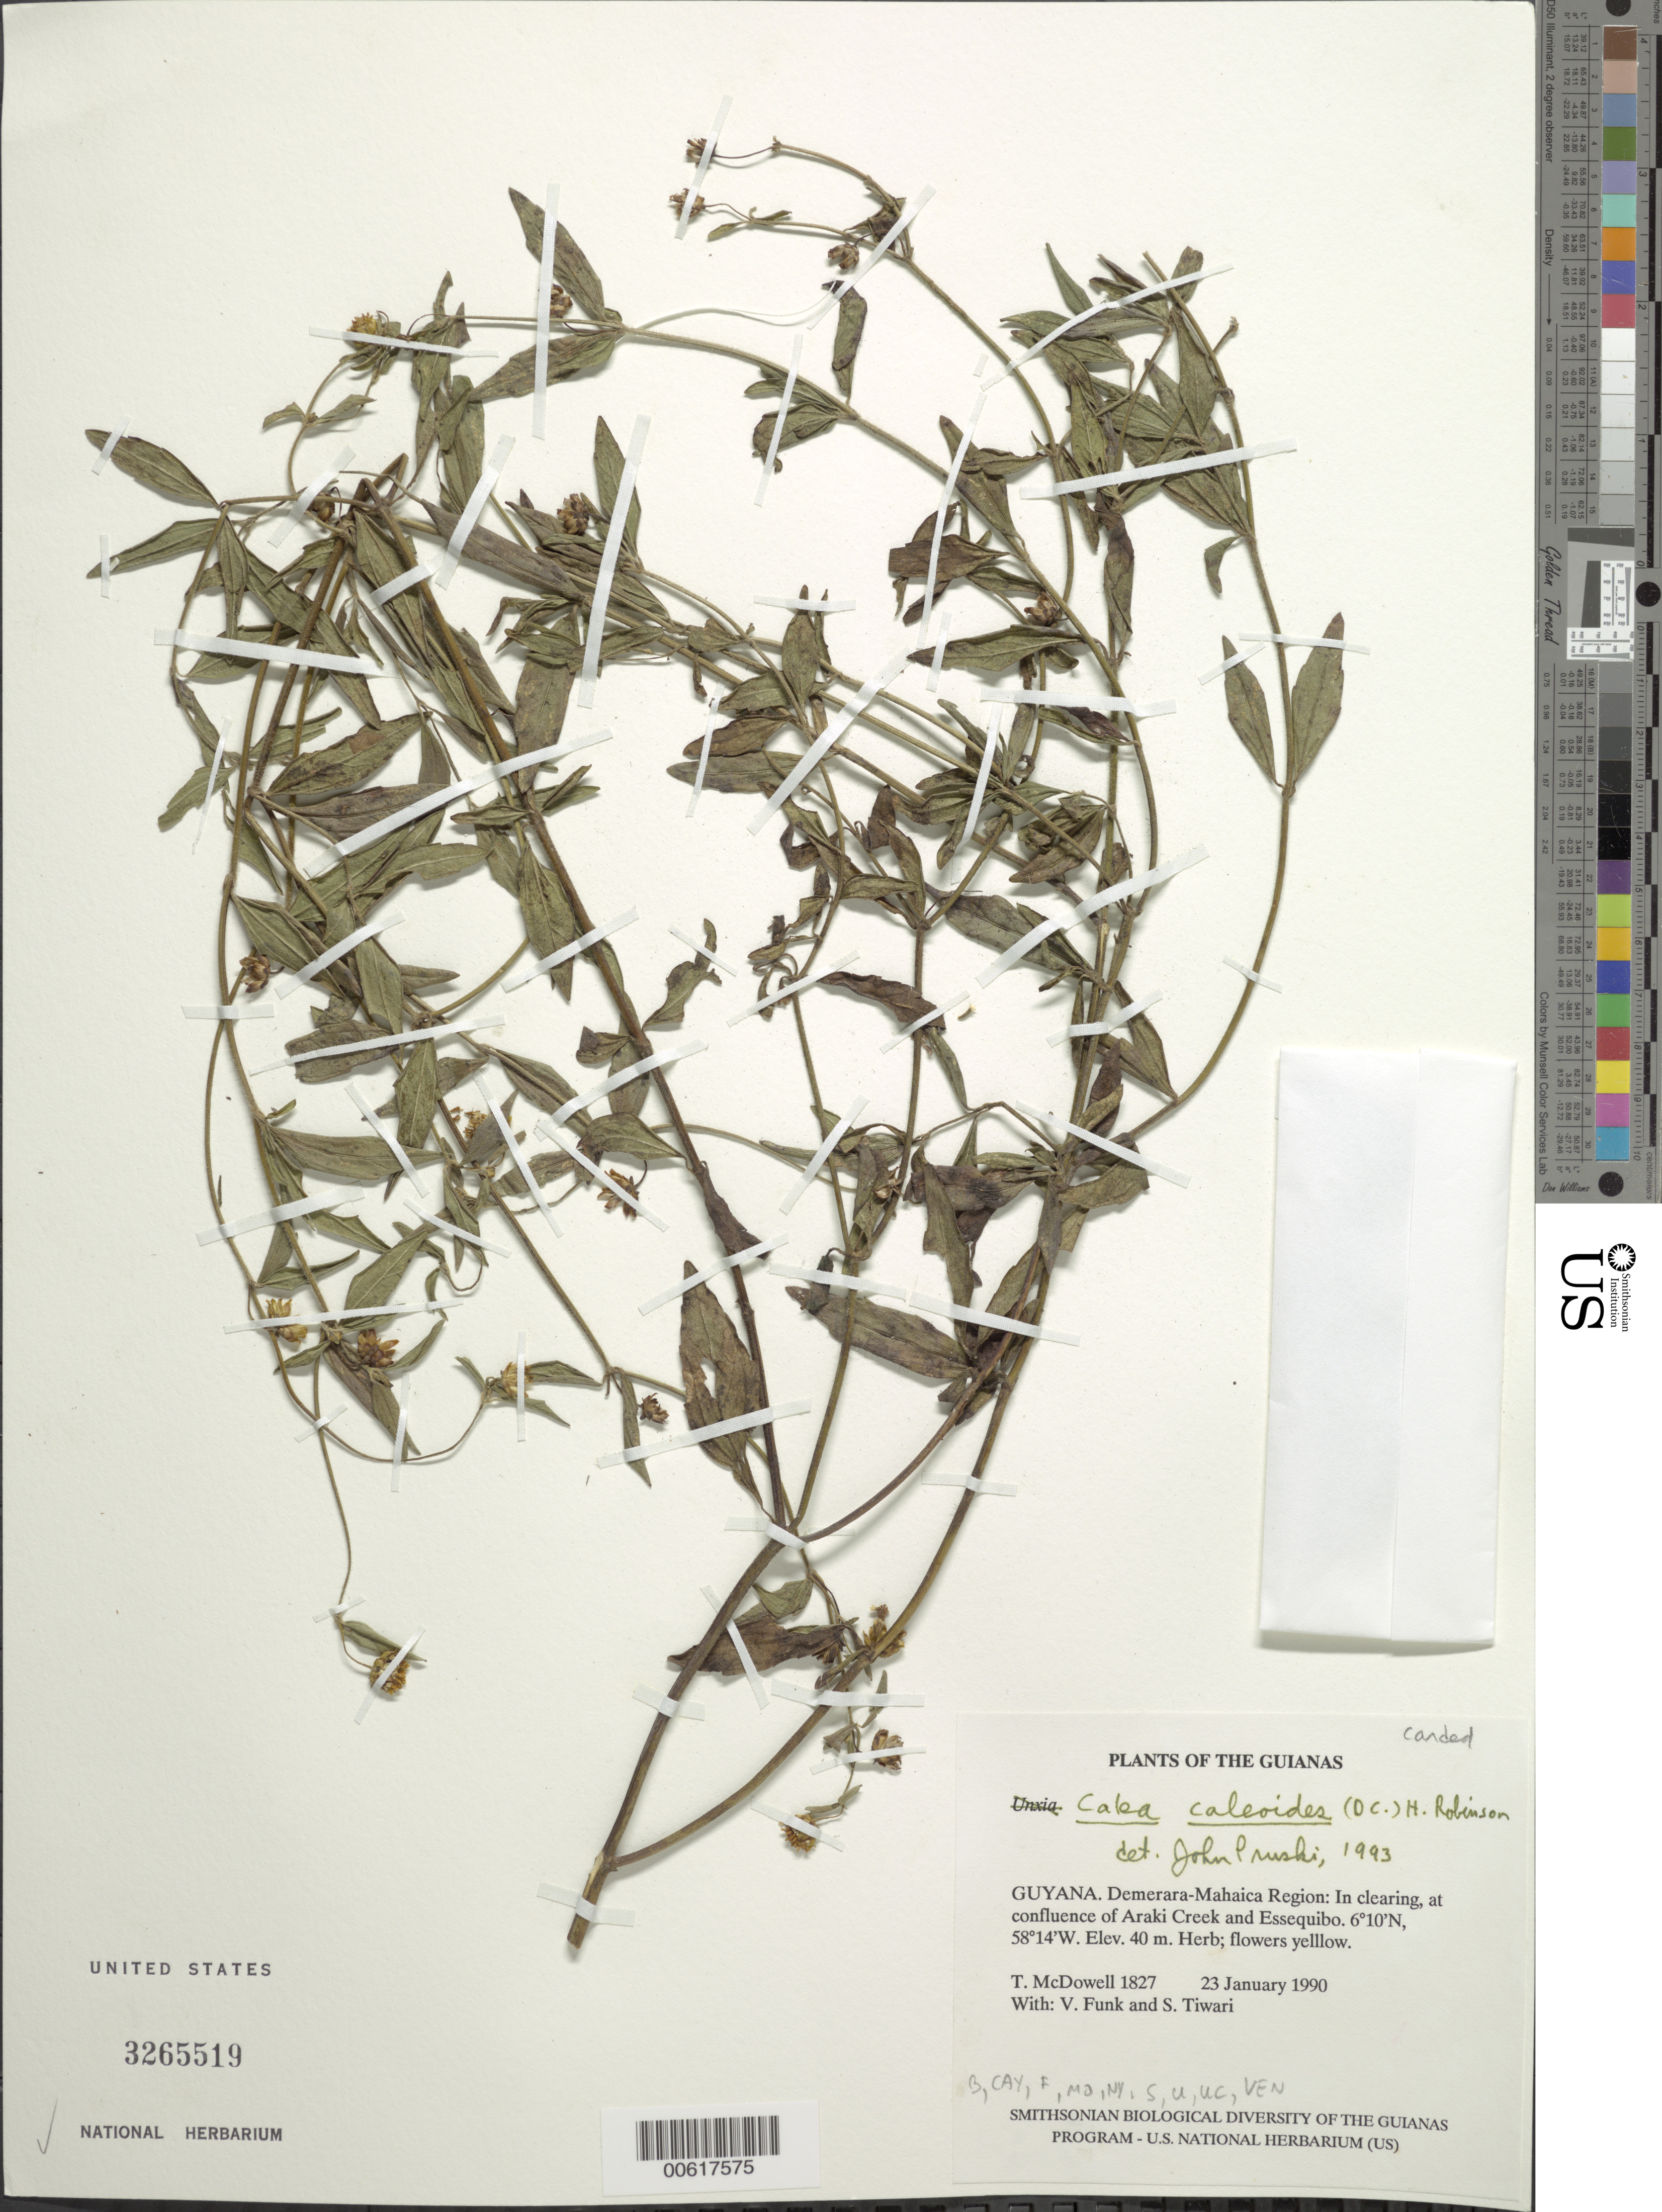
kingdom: Plantae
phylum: Tracheophyta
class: Magnoliopsida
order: Asterales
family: Asteraceae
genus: Calea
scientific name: Calea caleoides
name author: (DC.) H. Rob.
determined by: Pruski, J. F.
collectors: T. McDowell, V. Funk & S. Tiwari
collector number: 1827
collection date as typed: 23 January 1990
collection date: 1990-01-23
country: Guyana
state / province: Demerara-Mahaica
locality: In clearing, at confluence of Araki Creek and Essequibo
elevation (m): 40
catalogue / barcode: US 3265519